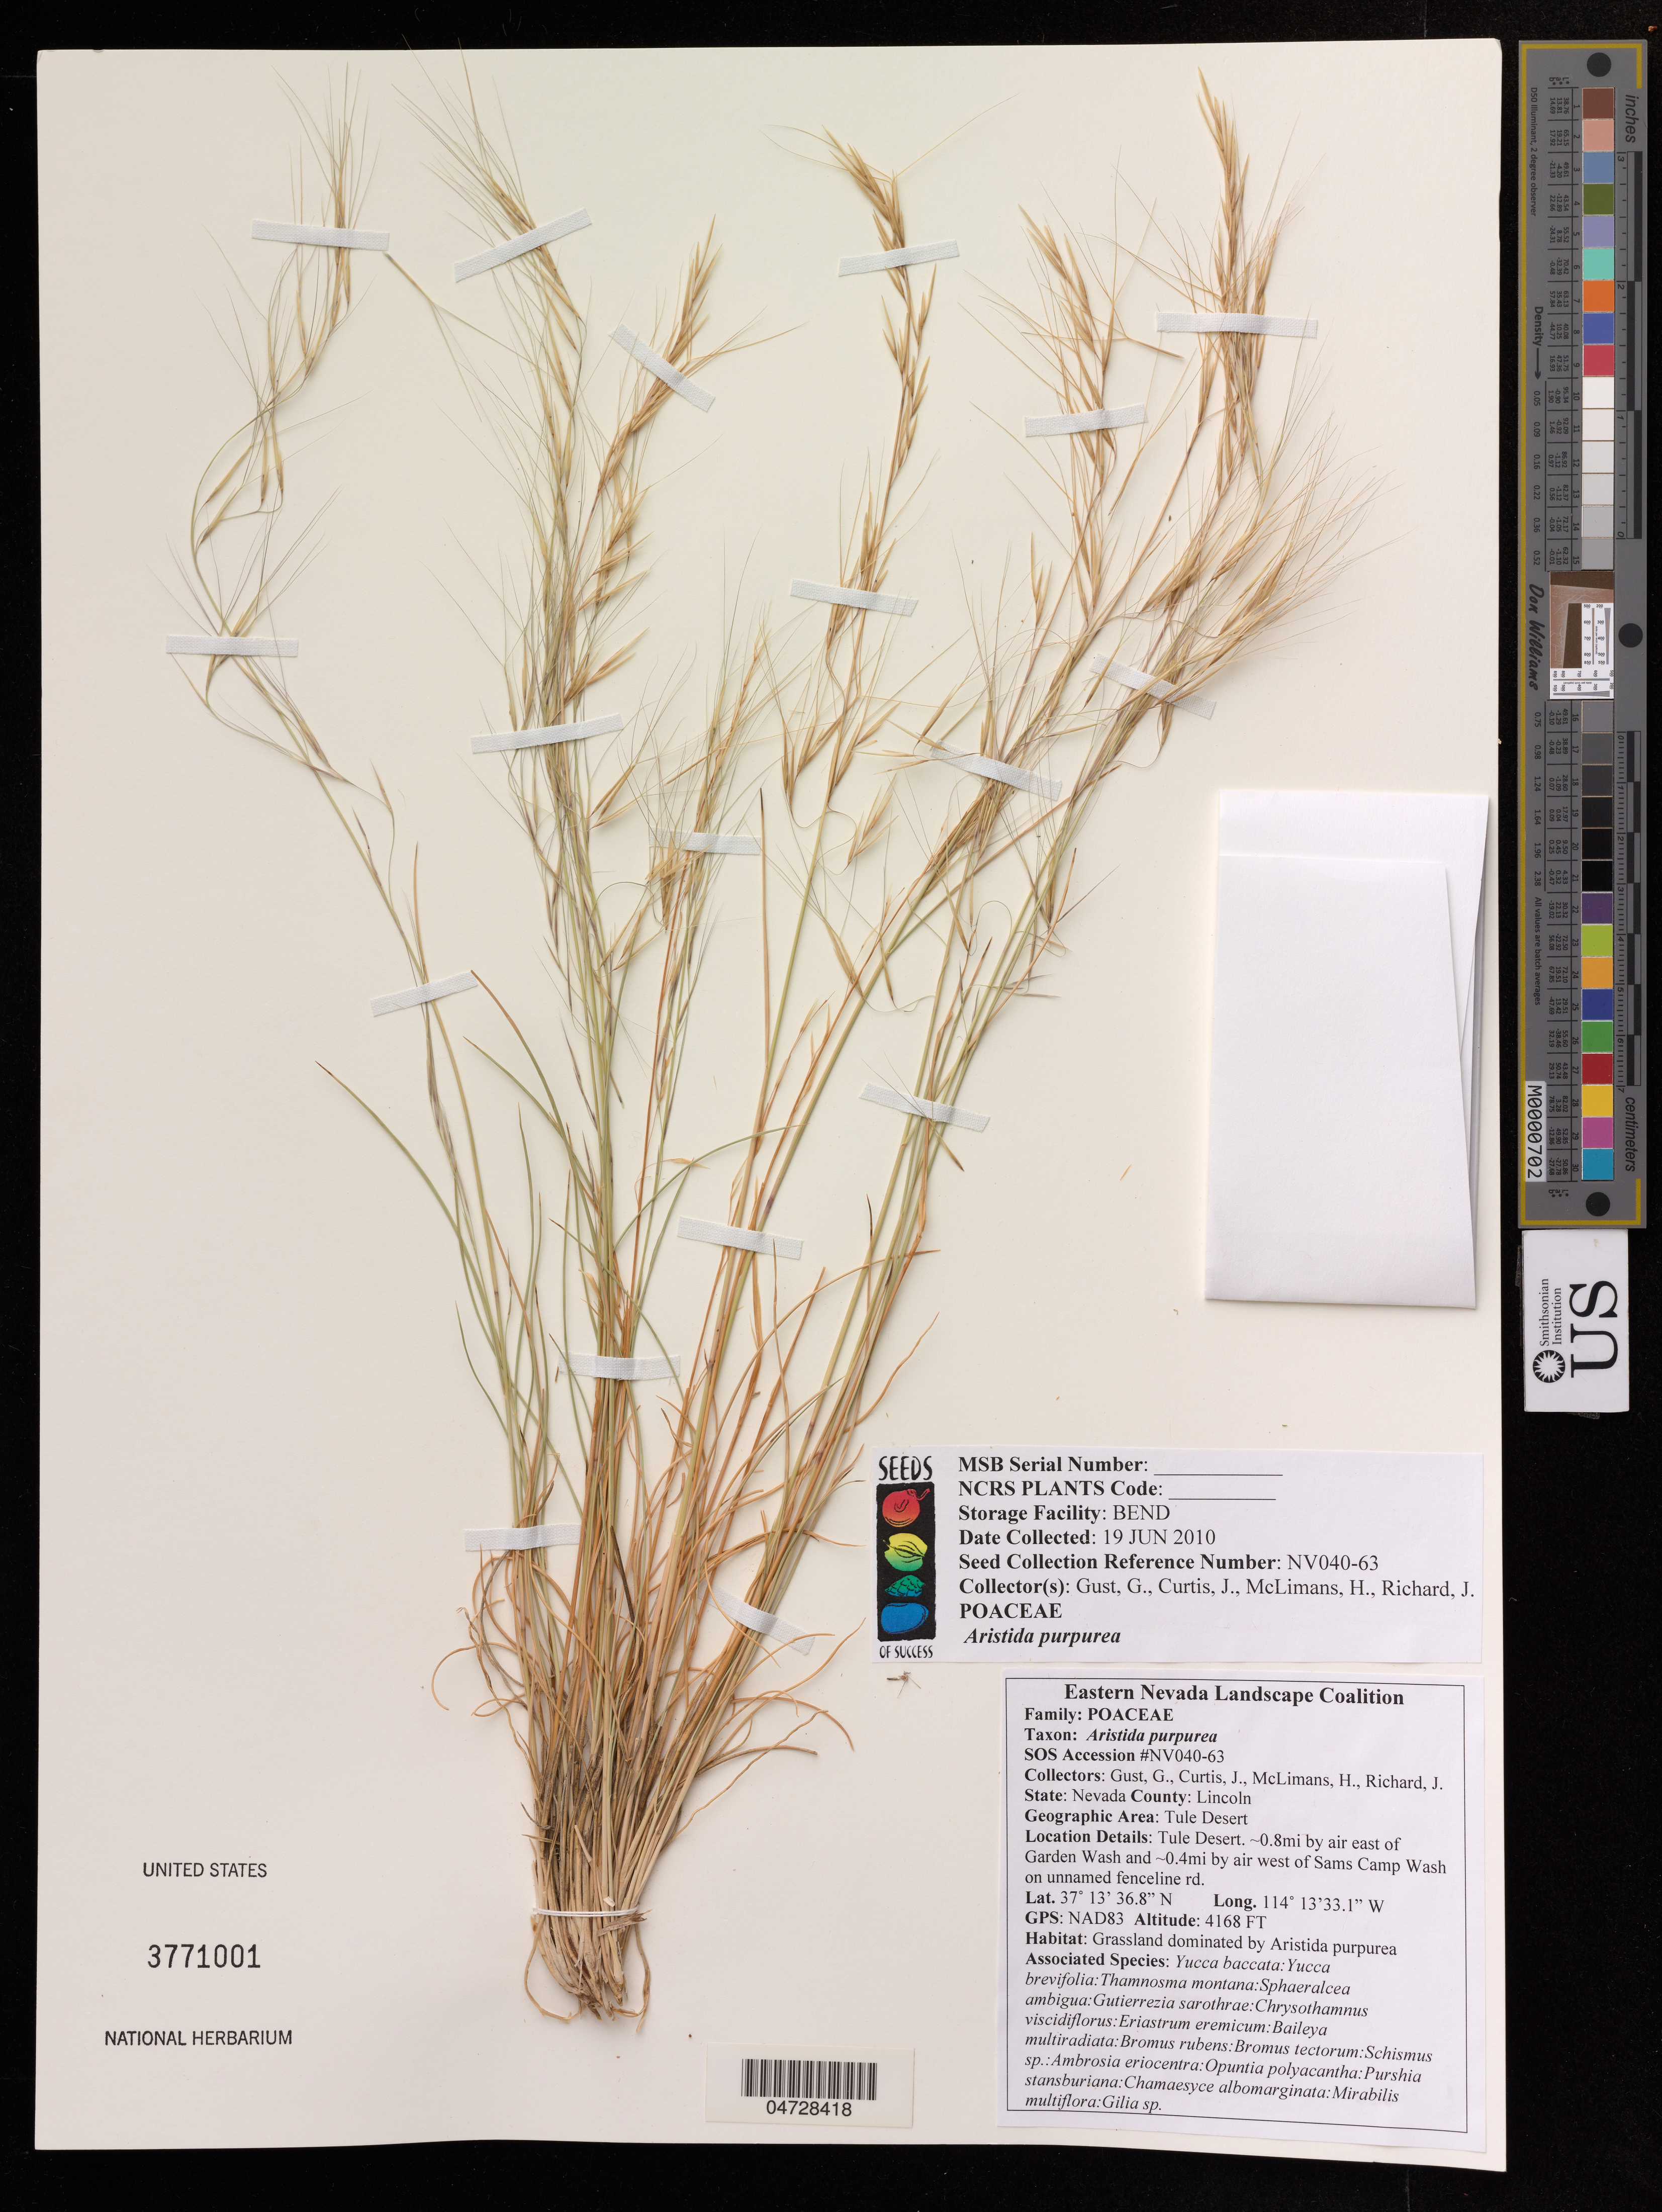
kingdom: Plantae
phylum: Tracheophyta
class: Liliopsida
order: Poales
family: Poaceae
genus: Aristida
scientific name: Aristida purpurea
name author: Nutt.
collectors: G. Gust, J. Curtis, H. McLimans & J. Richard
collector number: NV040-63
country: United States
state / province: Nevada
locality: Lincoln. Tule Desert. ~0.8mi by air east of Garden Wash and ~0.4mi by air west of Sams Camp Wash on unnamed fenceline rd.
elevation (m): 1270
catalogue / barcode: US 3771001